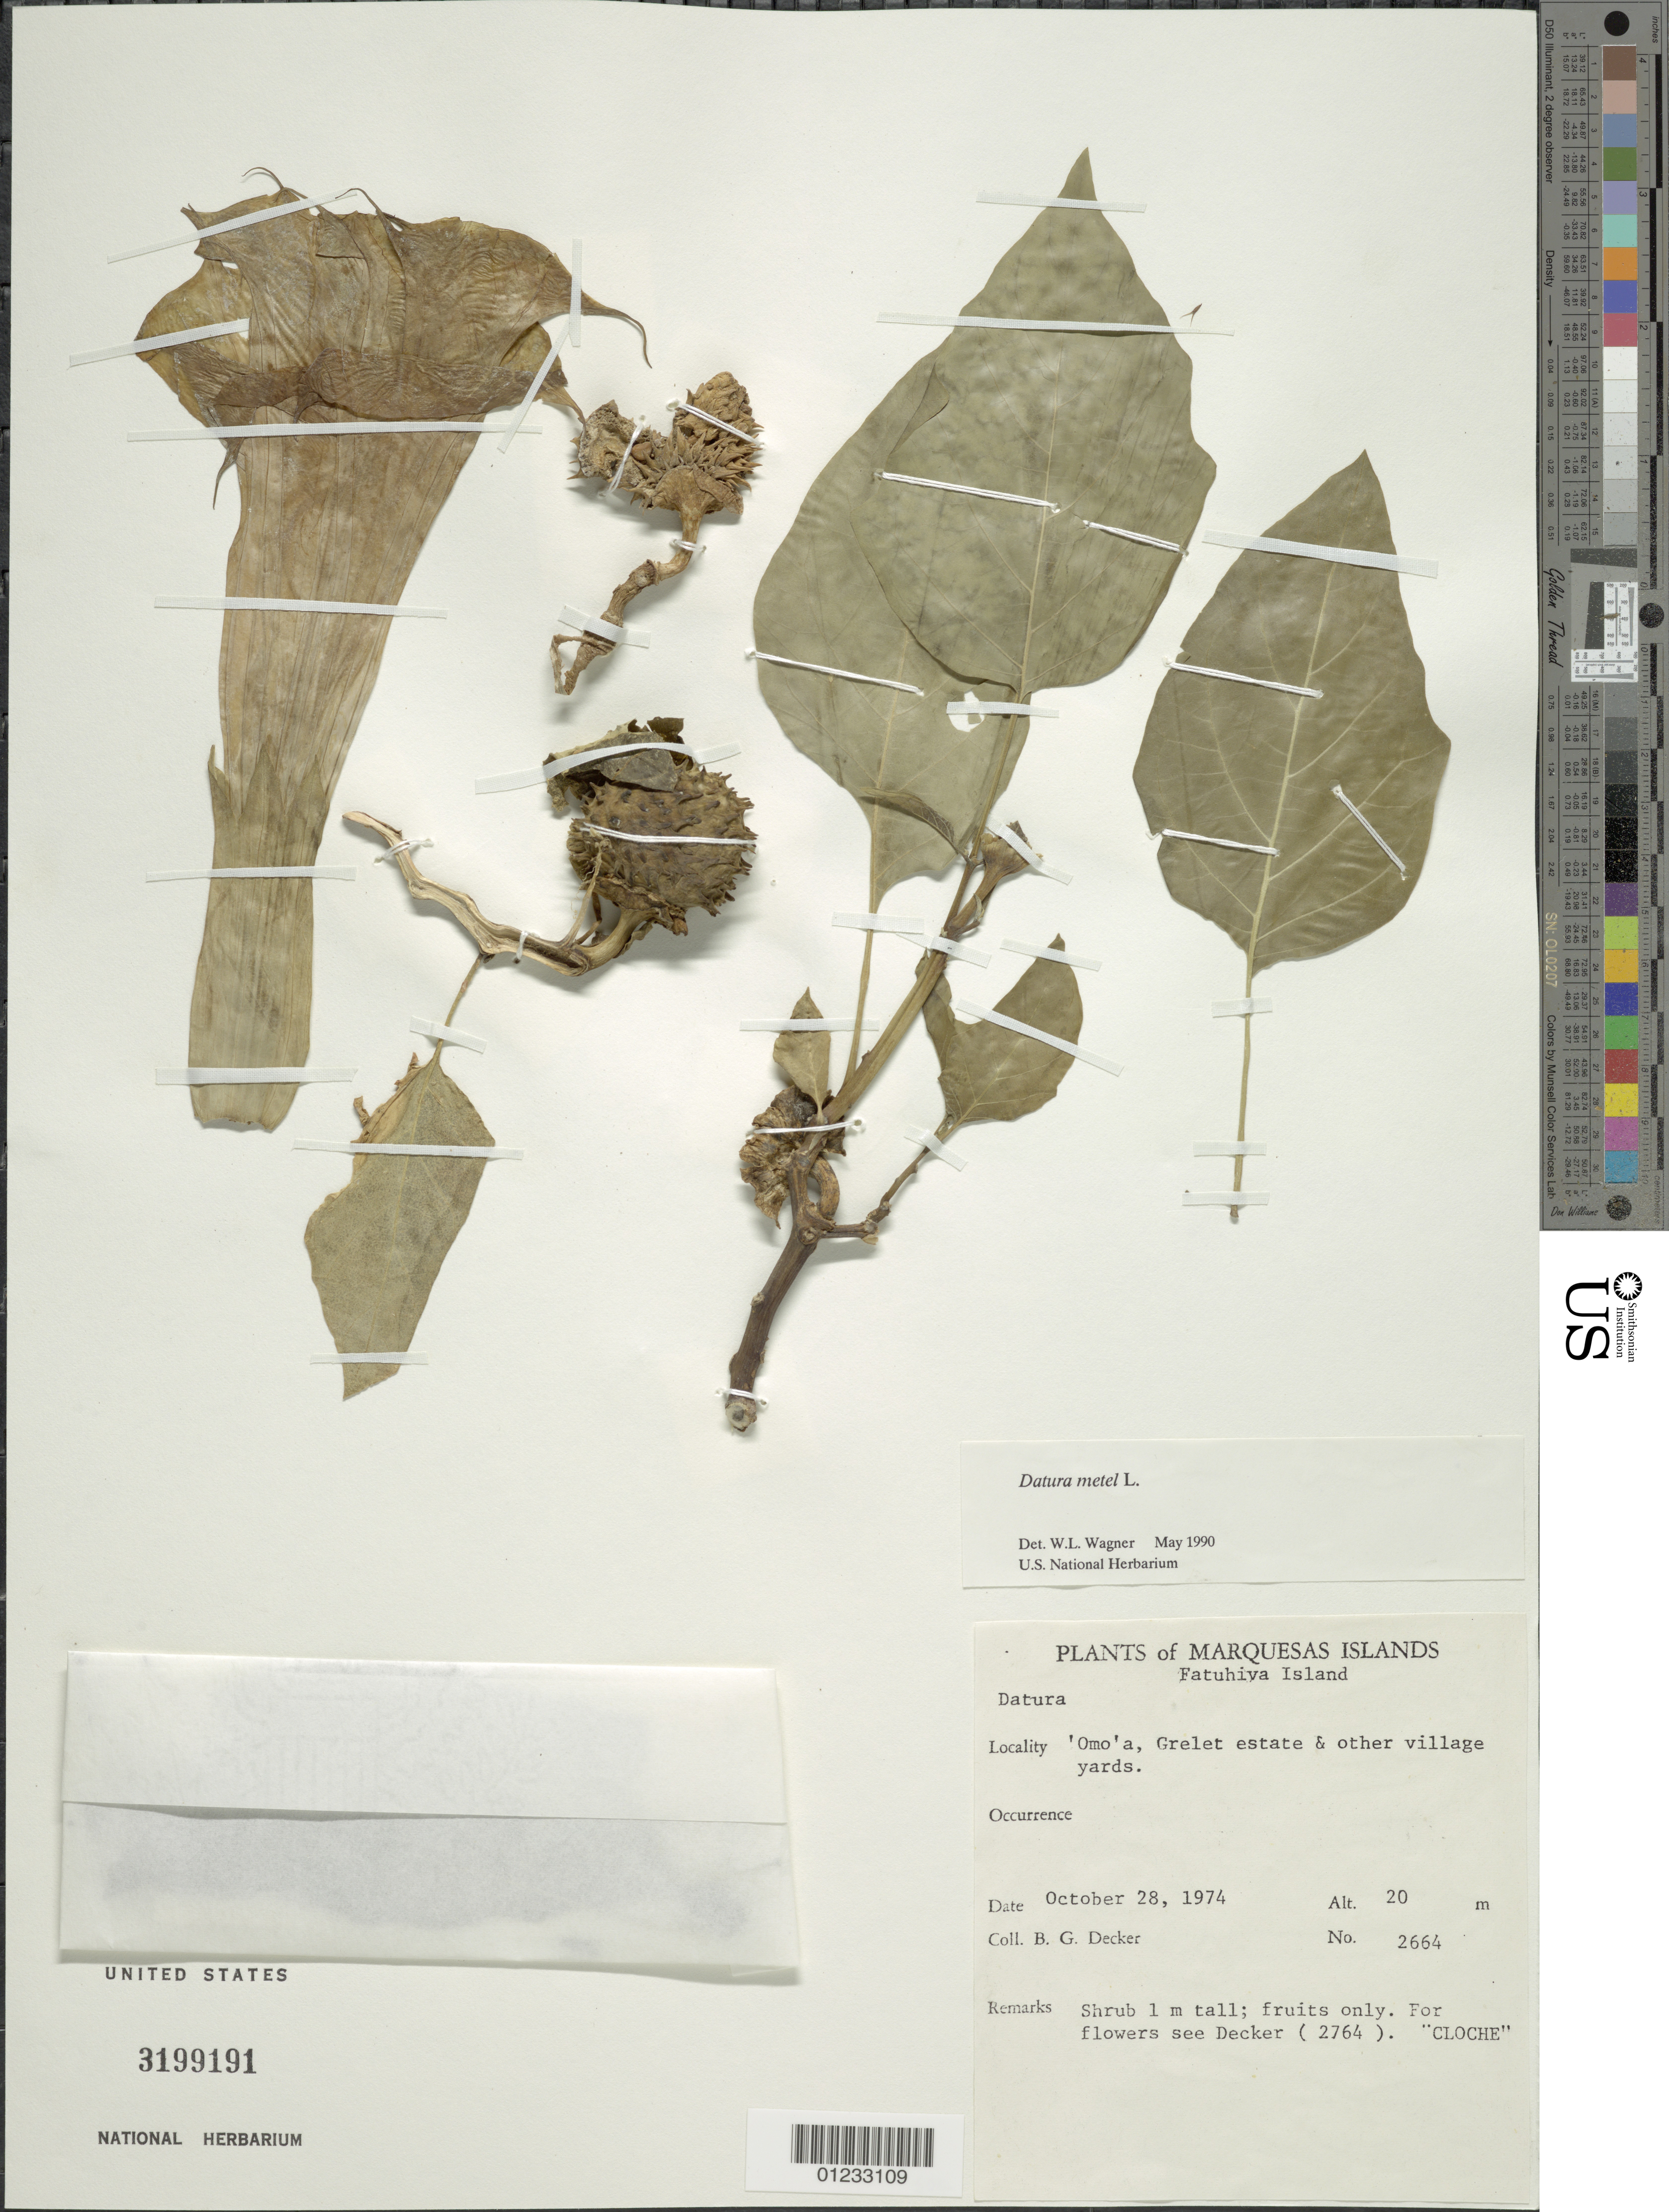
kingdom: Plantae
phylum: Tracheophyta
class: Magnoliopsida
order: Solanales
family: Solanaceae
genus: Datura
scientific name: Datura metel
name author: L.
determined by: Wagner, W. L., (BOT), Smithsonian Institution - National Museum of Natural History (UNITED STATES)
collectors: B. G. Decker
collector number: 2664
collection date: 1974-10-28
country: French Polynesia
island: Fatu Hiva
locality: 'Omo'a village, Grelet estate and other village yards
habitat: Planted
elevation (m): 20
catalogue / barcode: US 3199191